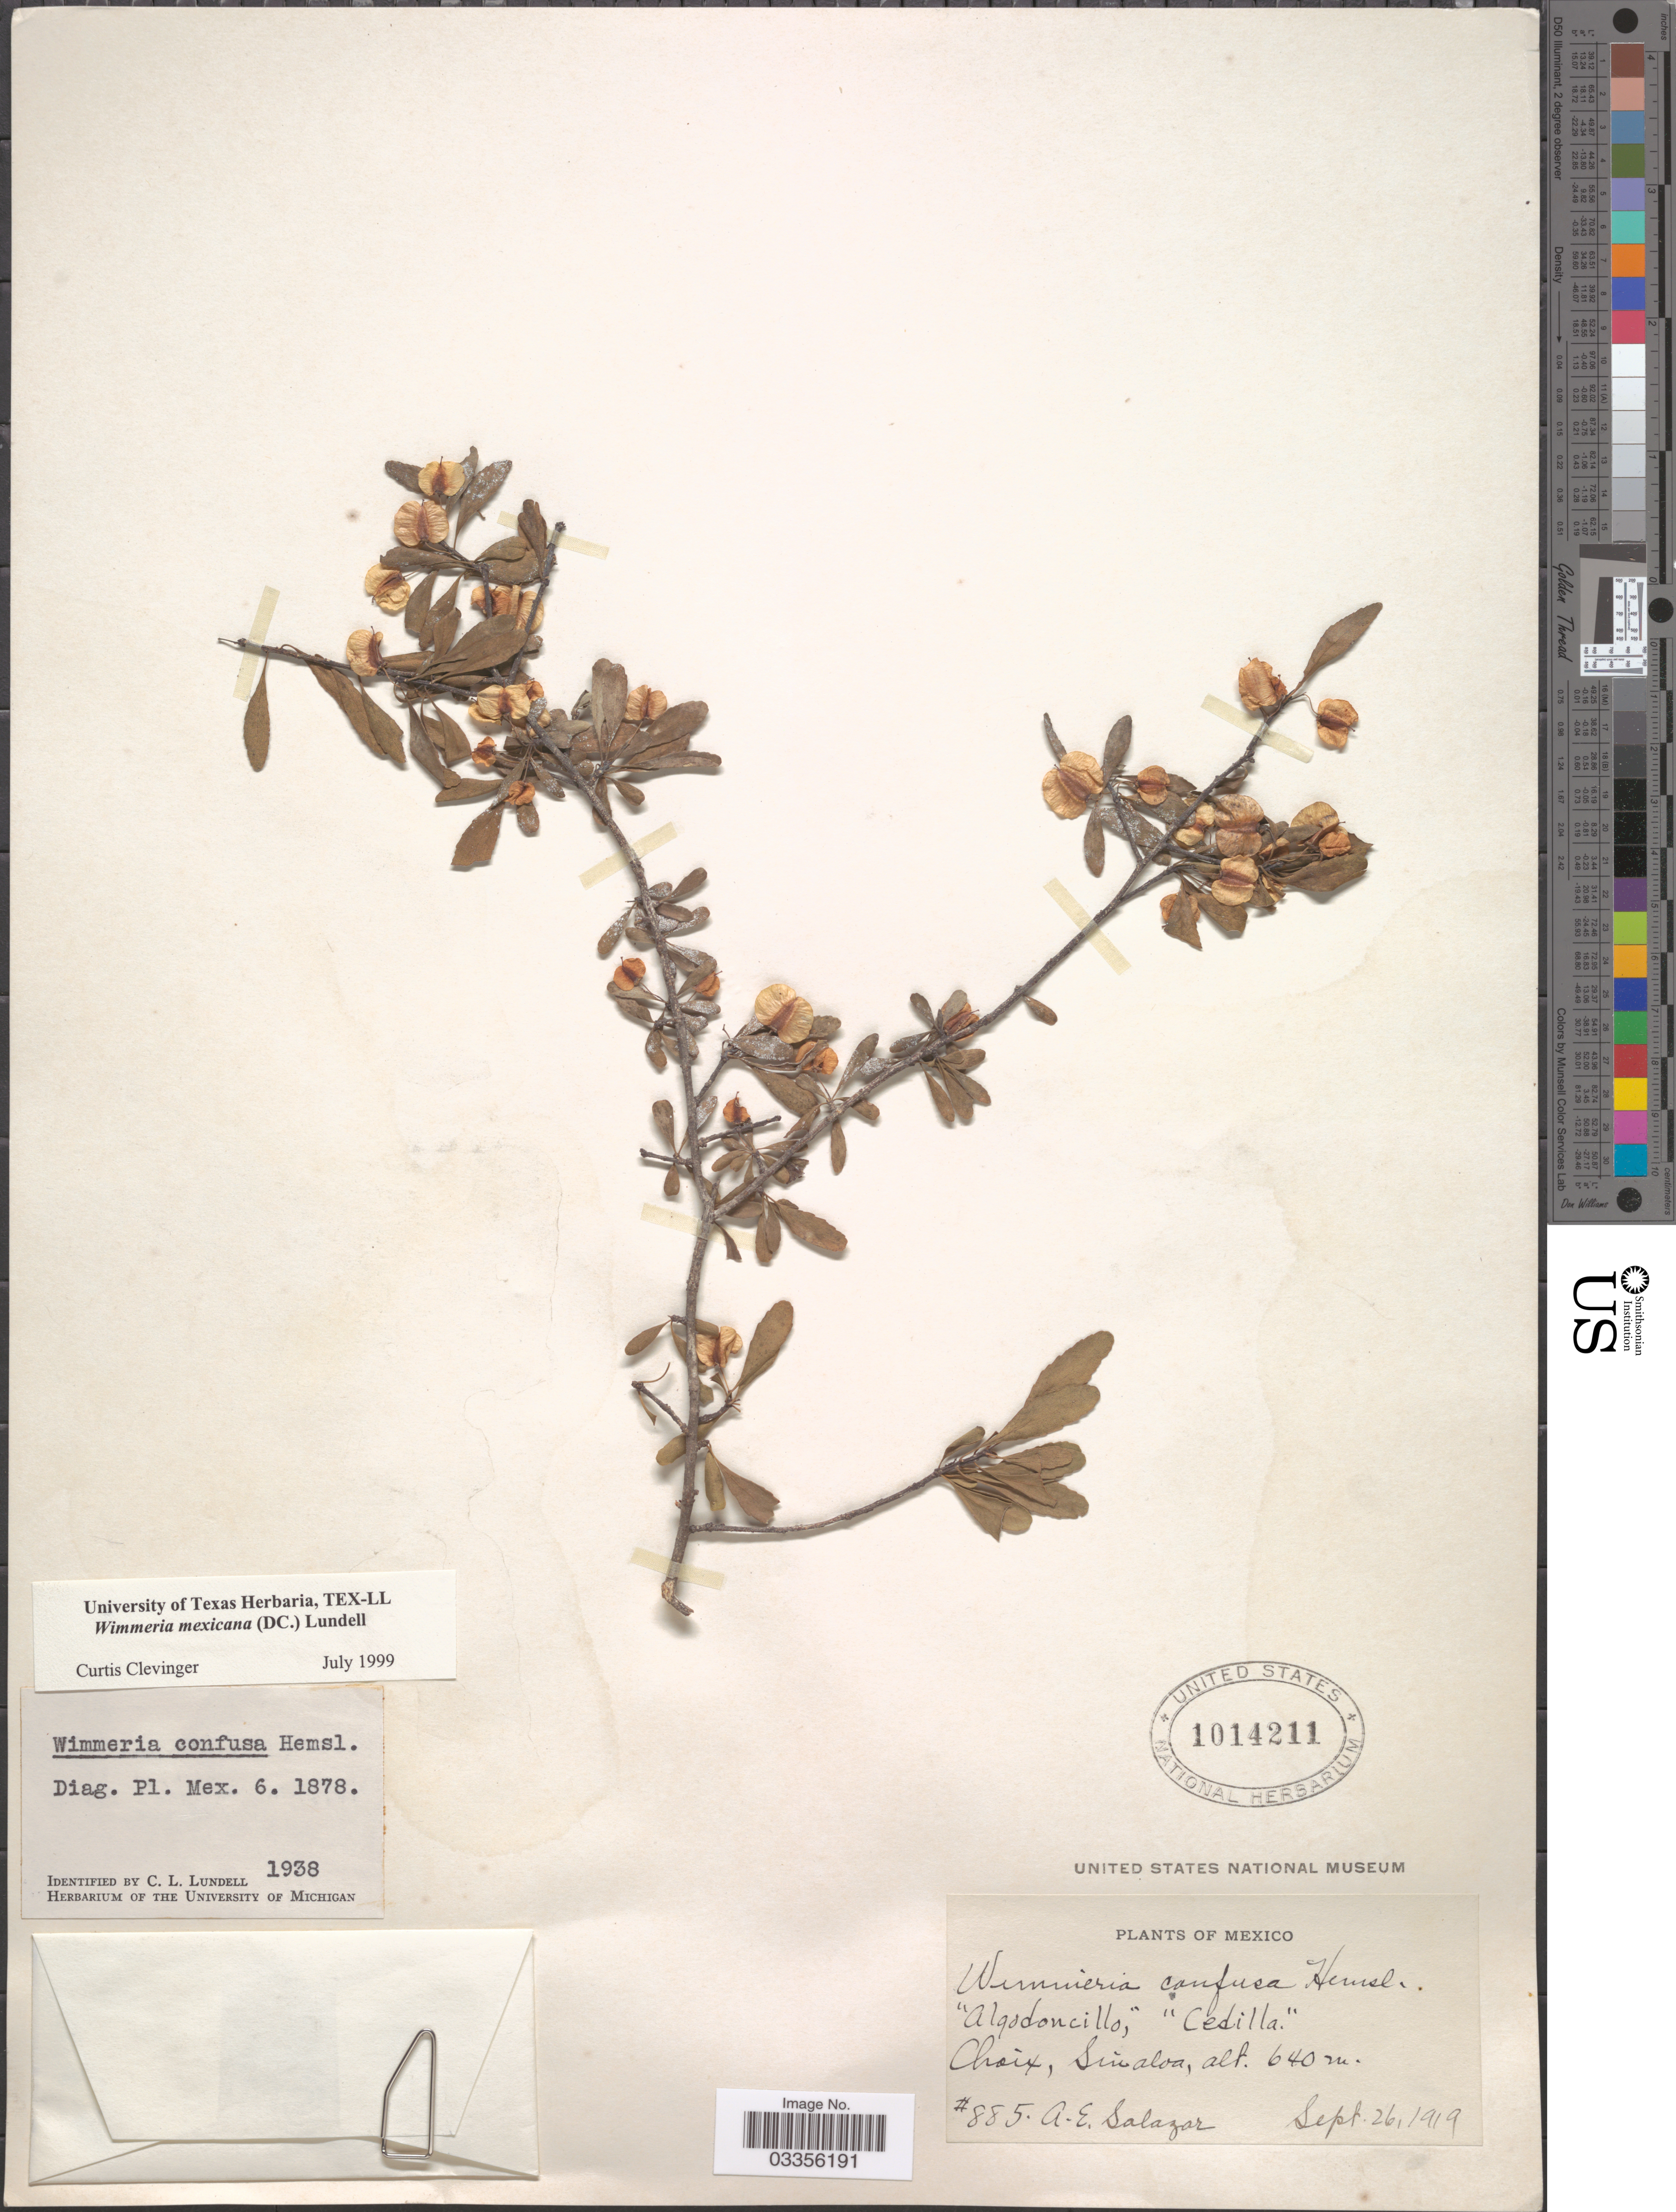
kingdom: Plantae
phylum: Tracheophyta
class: Magnoliopsida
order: Celastrales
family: Celastraceae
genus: Wimmeria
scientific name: Wimmeria mexicana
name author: (DC.) Lundell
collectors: A. E. Salazar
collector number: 885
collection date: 1919-09-26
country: Mexico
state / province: Sinaloa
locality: Choix.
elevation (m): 640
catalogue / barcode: US 1014211